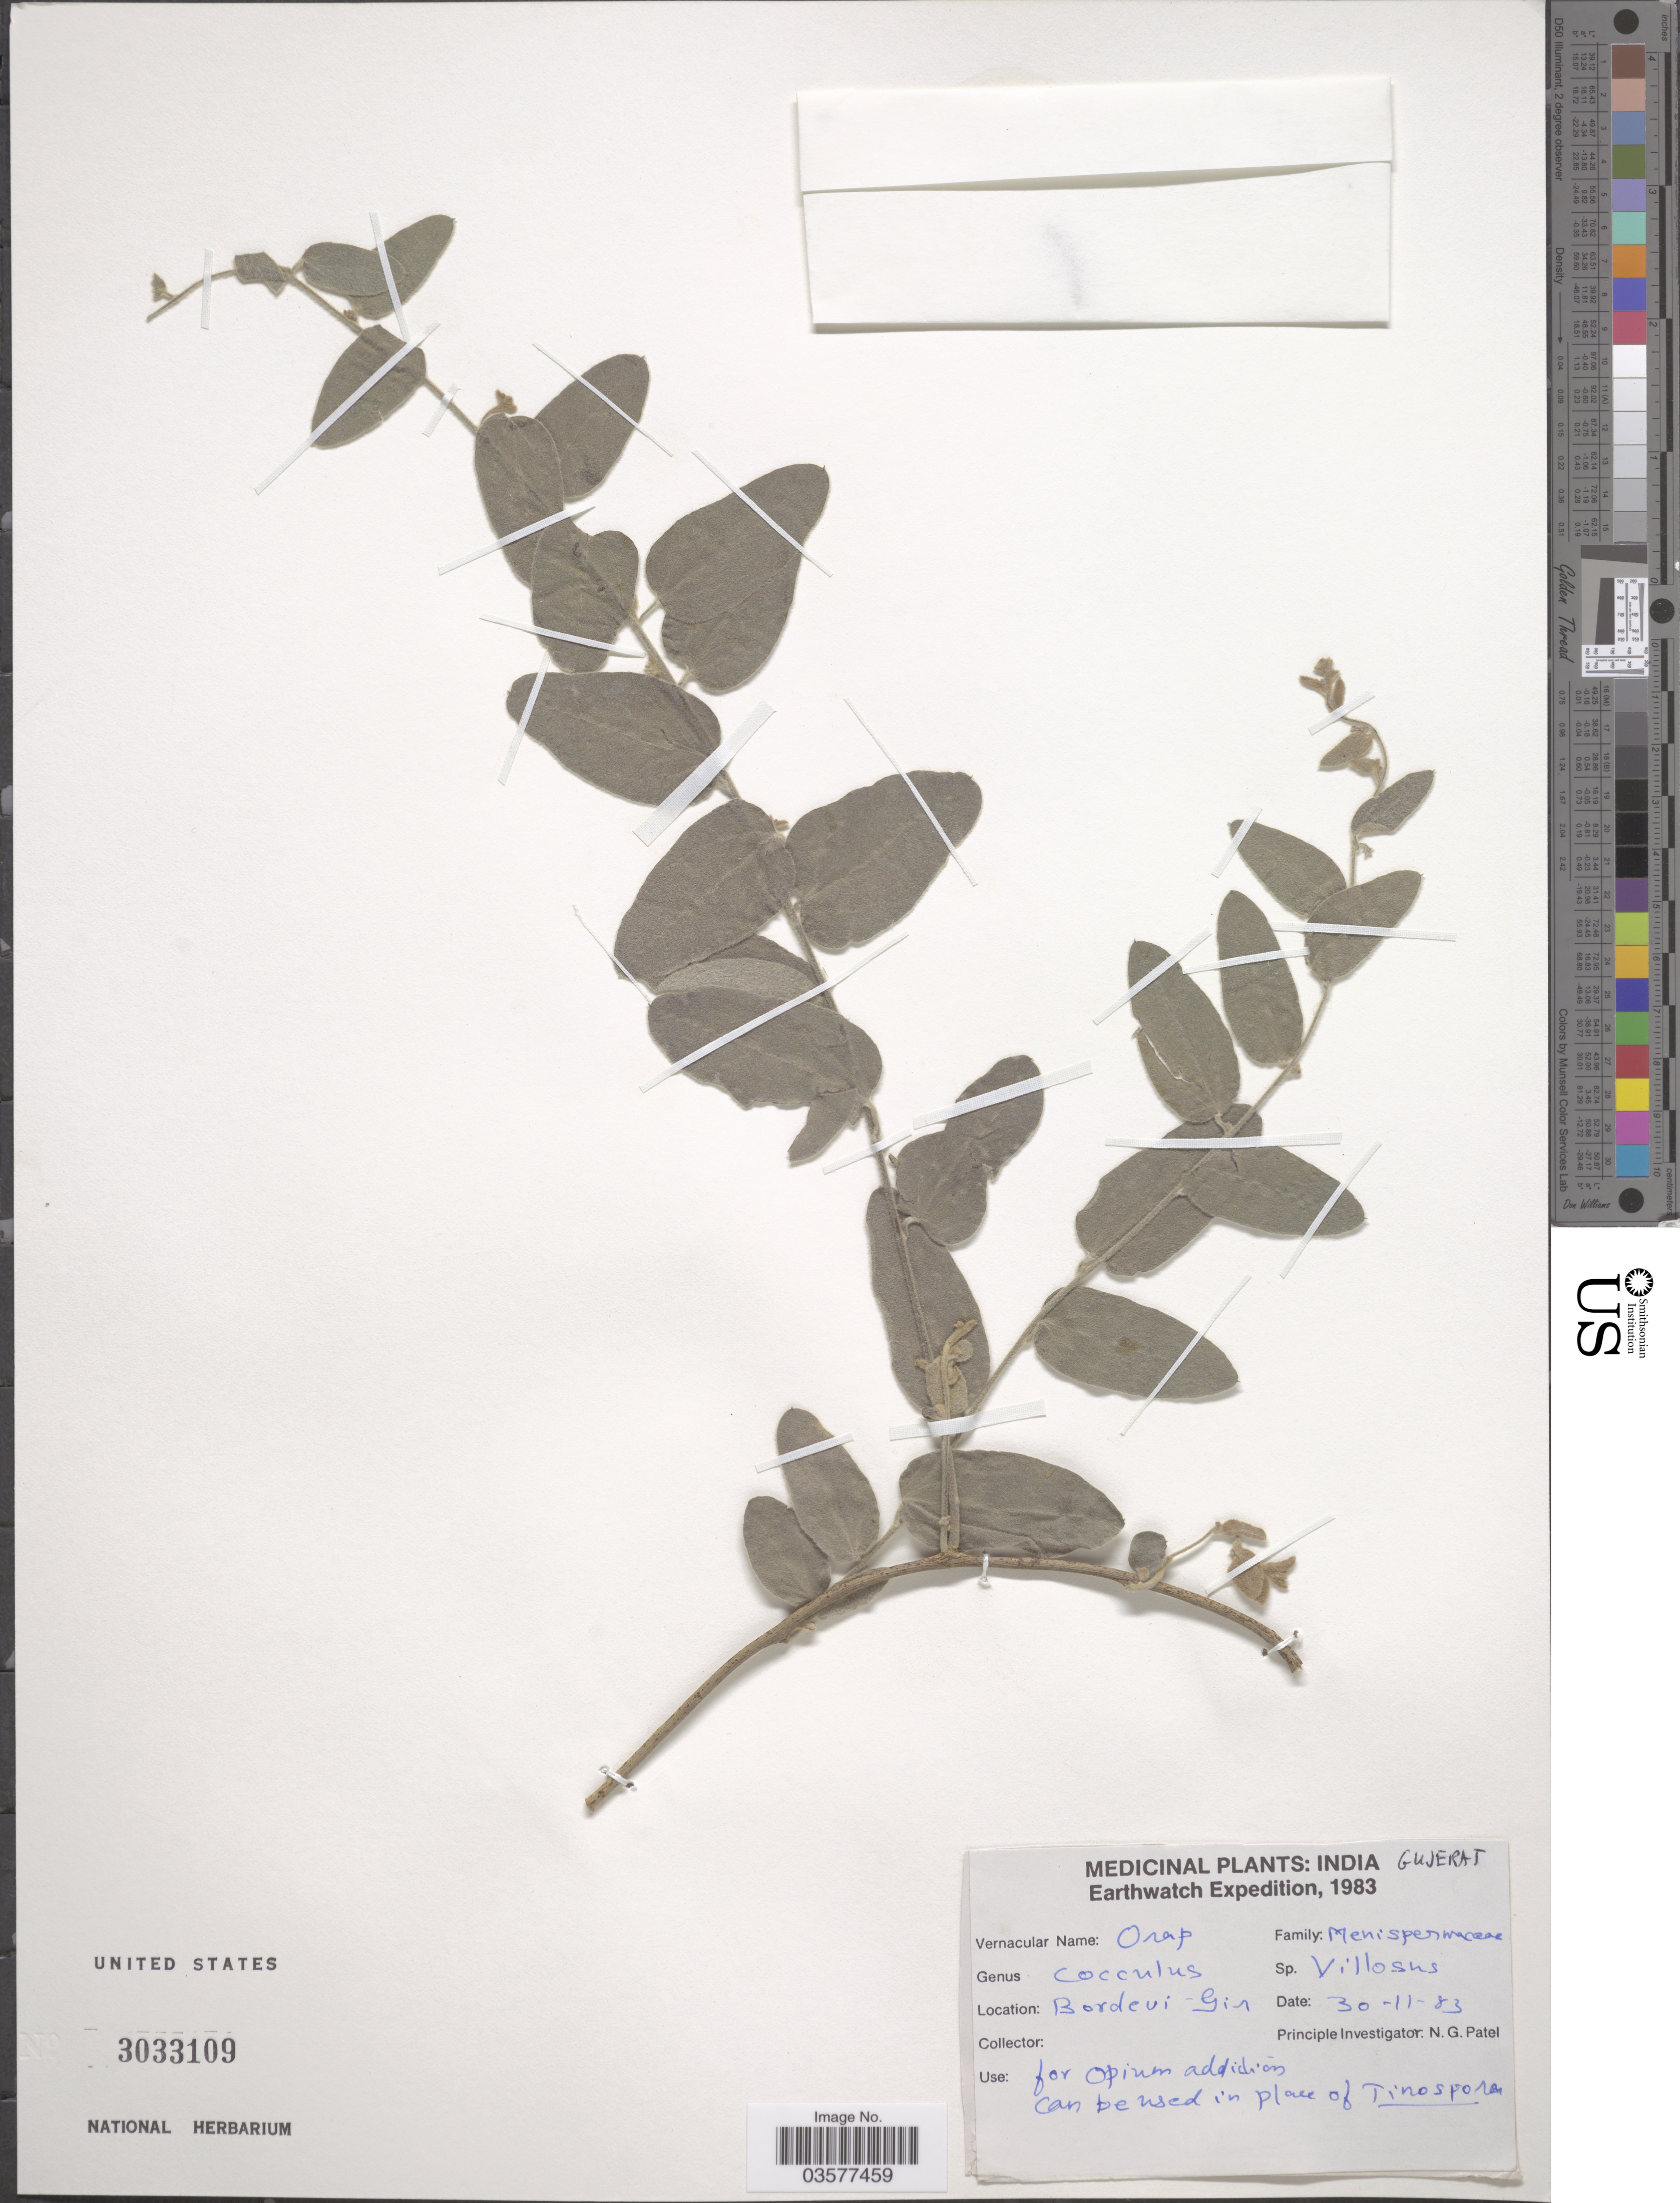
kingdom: Plantae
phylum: Tracheophyta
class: Magnoliopsida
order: Ranunculales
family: Menispermaceae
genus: Cocculus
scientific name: Cocculus villosus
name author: DC.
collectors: N. Patel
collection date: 1983-11-30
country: India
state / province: Gujarat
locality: Bordevi-Gir.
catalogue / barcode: US 3033109